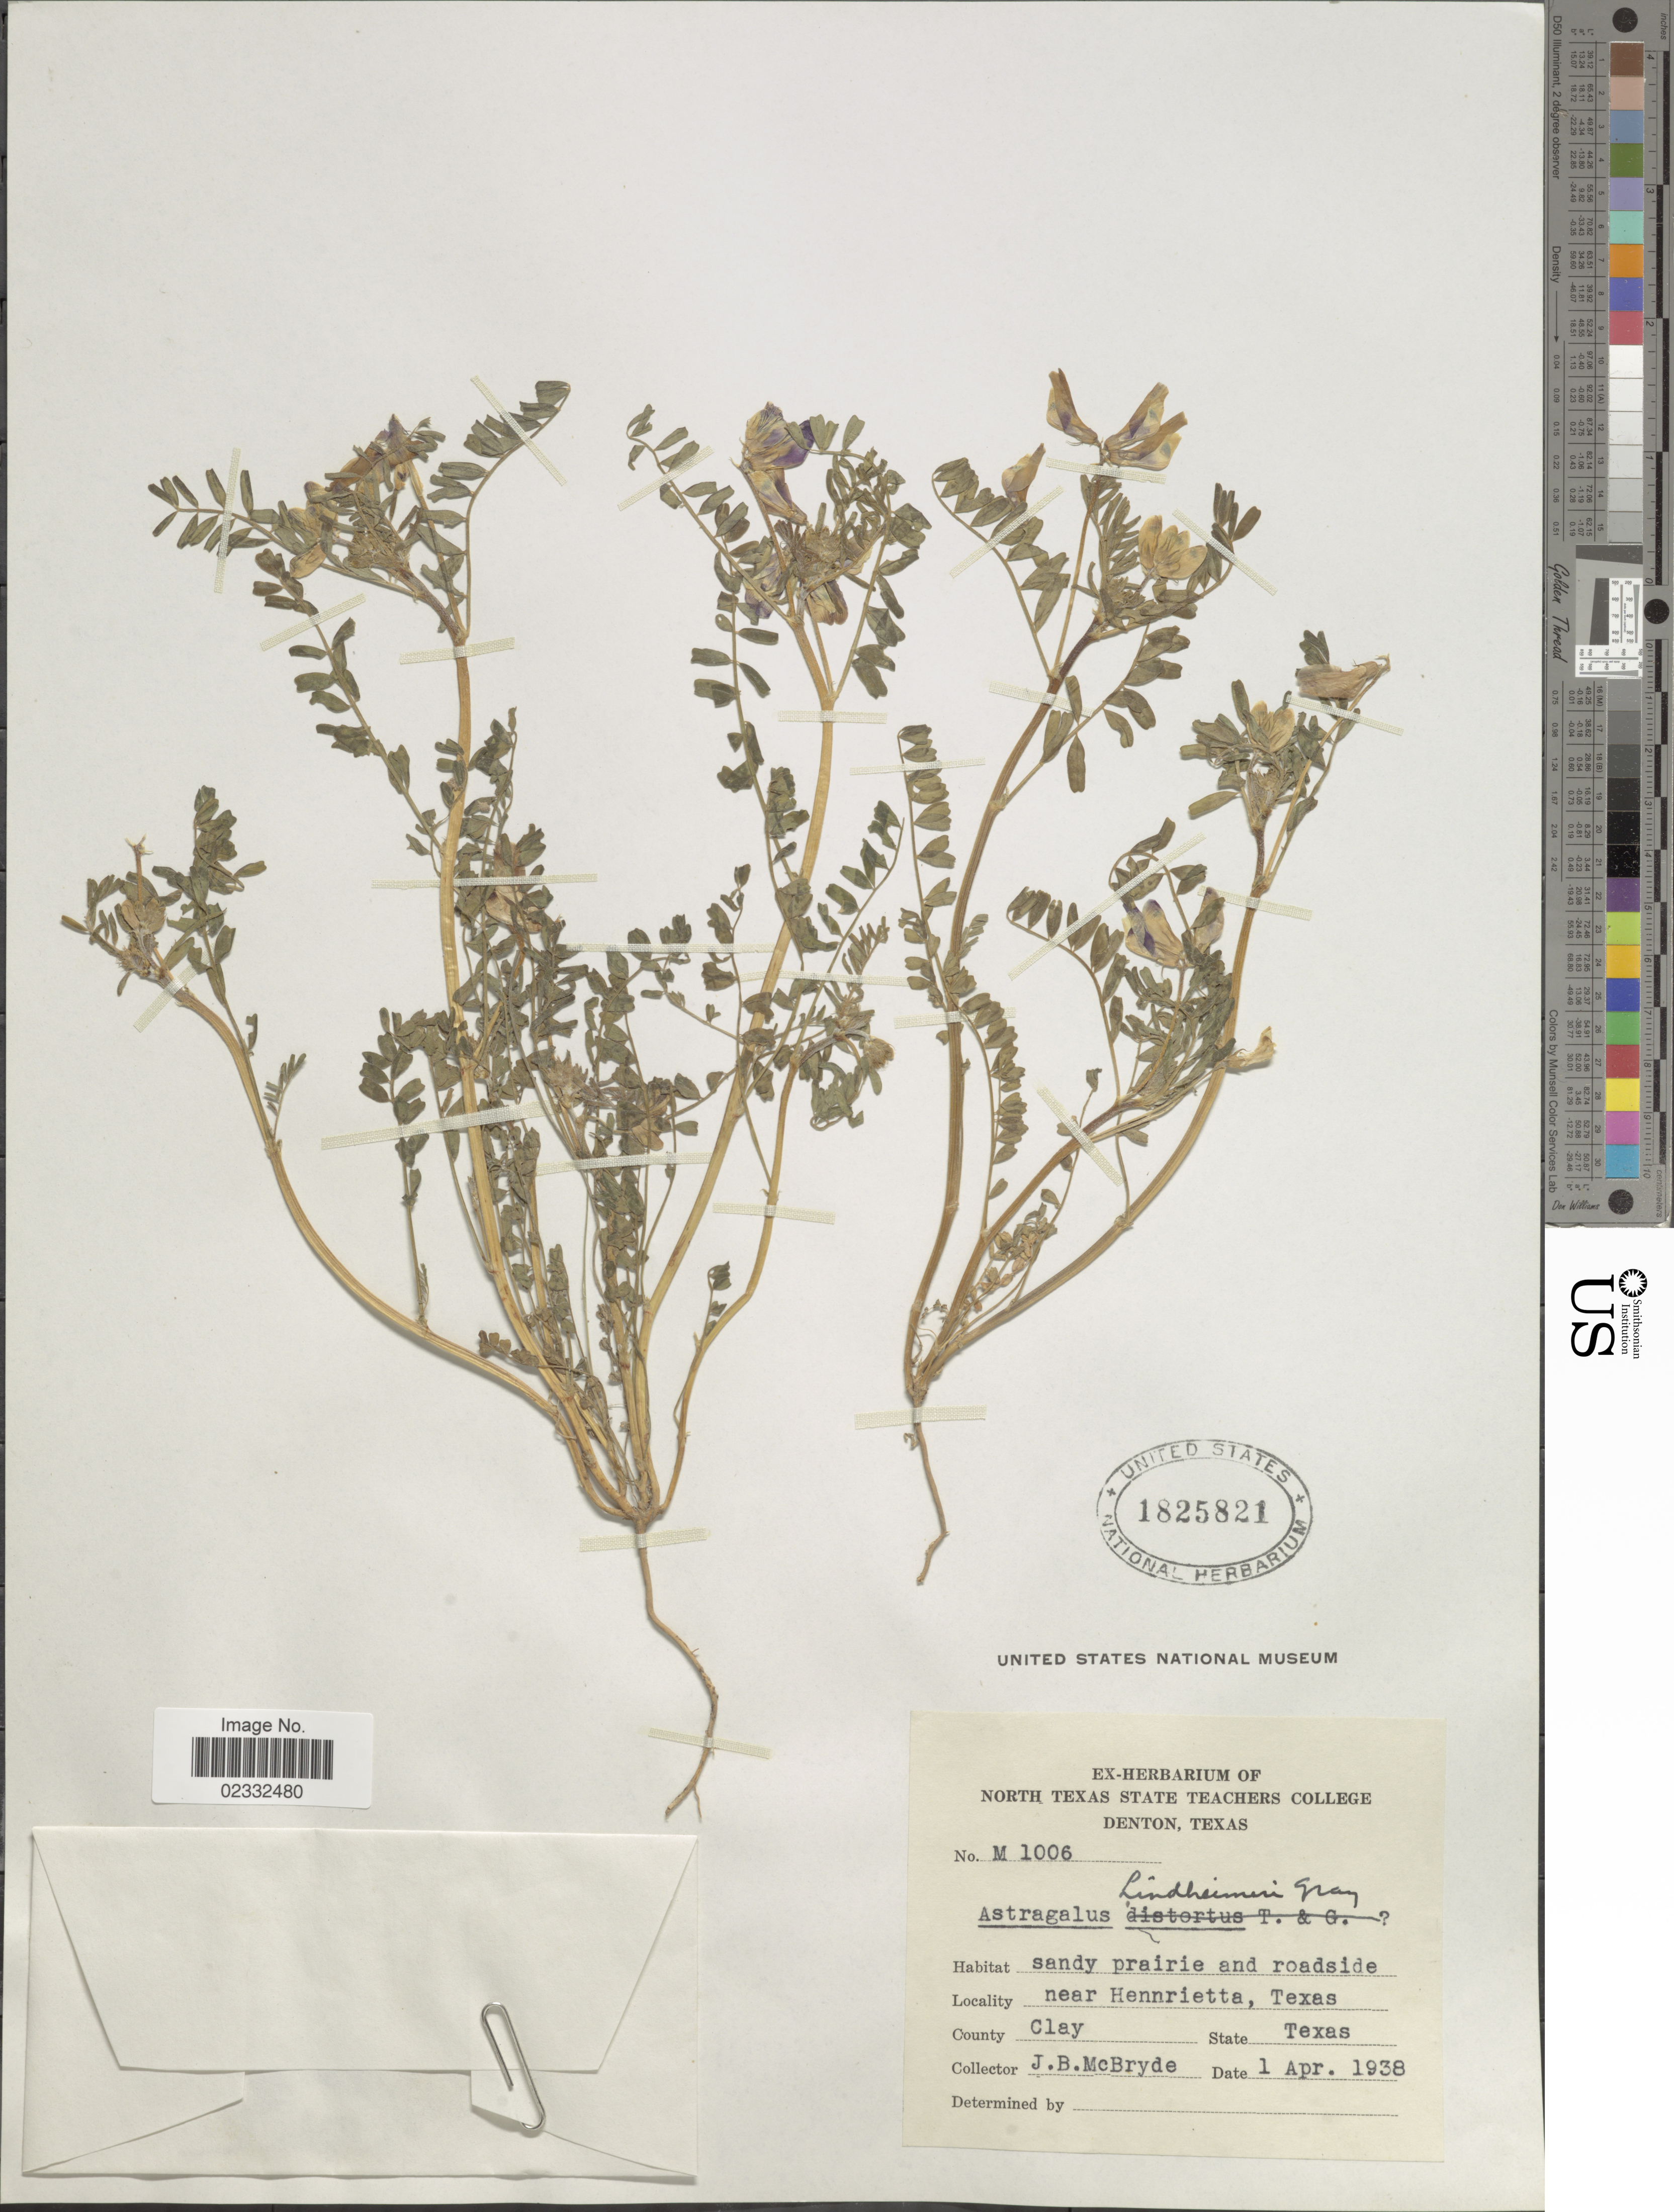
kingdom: Plantae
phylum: Tracheophyta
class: Magnoliopsida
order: Fabales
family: Fabaceae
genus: Astragalus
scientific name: Astragalus lindheimeri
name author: Engelm. ex A. Gray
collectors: J. McBryde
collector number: M1006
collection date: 1938-04-01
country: United States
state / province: Texas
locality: Near Hennrietta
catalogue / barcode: US 1825821